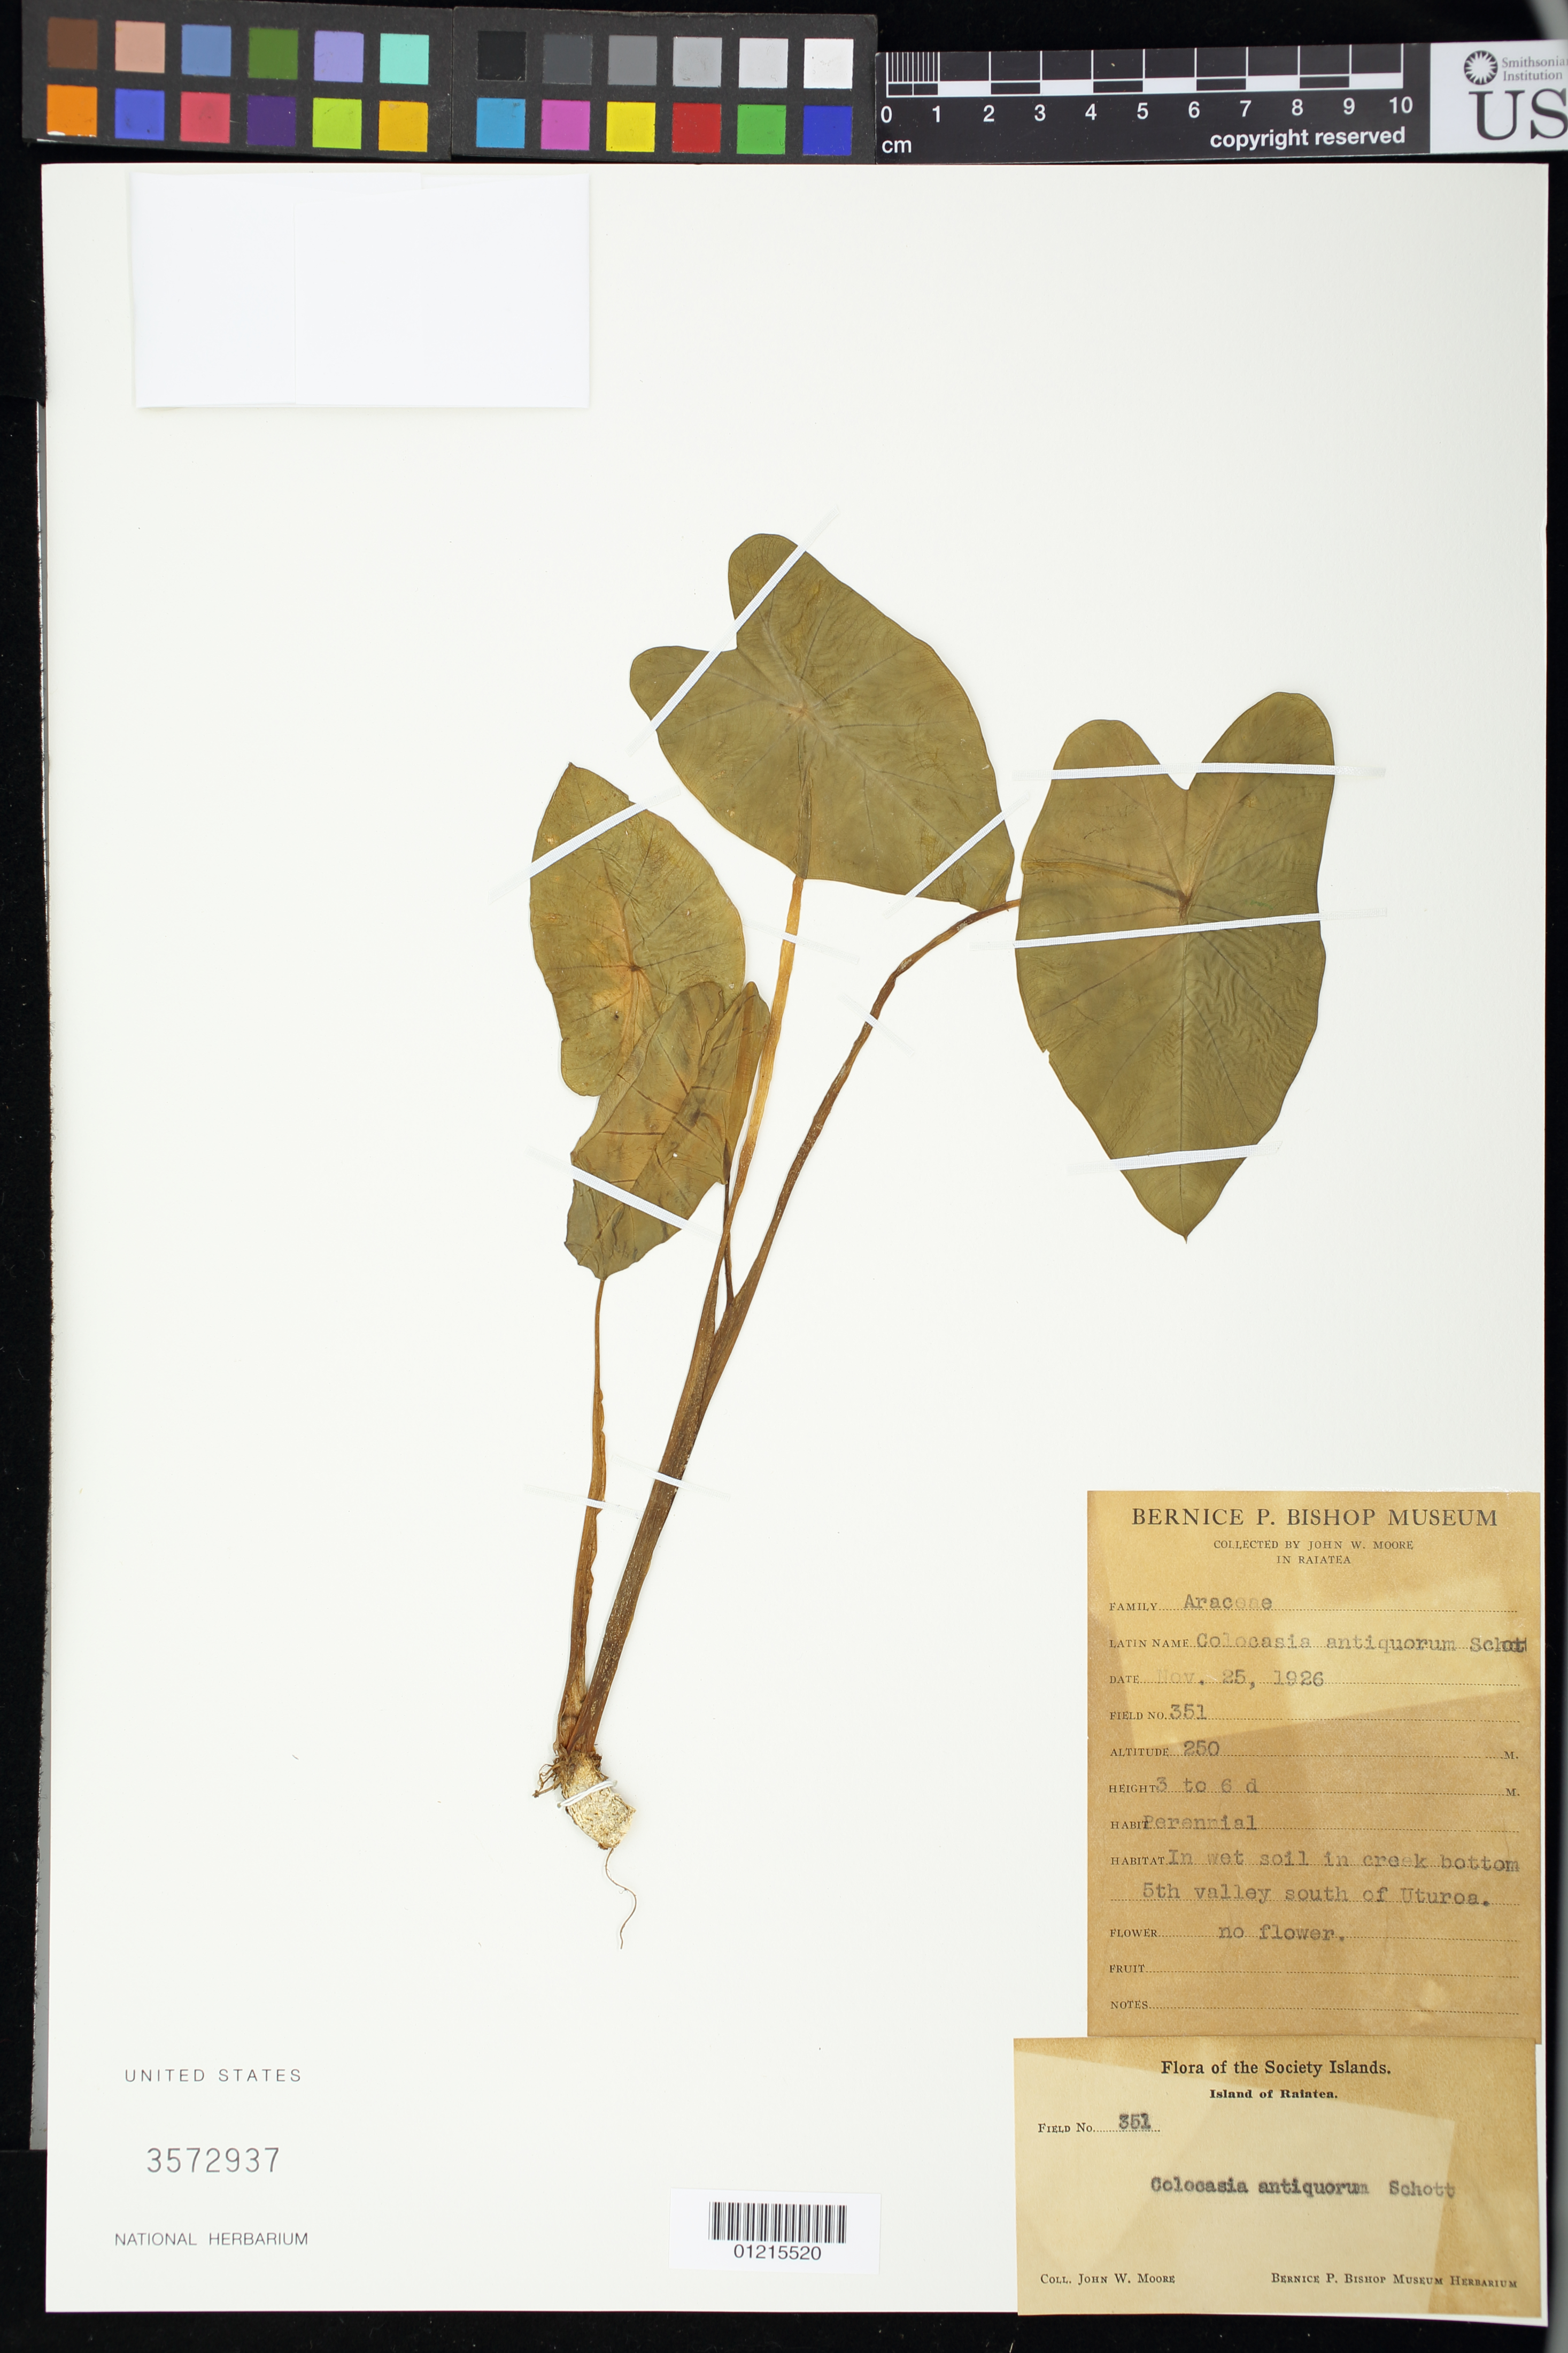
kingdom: Plantae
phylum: Tracheophyta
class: Liliopsida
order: Alismatales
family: Araceae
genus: Colocasia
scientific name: Colocasia esculenta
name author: (L.) Schott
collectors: J. Moore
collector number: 351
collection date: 1926-11-25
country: French Polynesia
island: Raiatea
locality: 5th valley south of Uturoa.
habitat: creak bottom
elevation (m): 250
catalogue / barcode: US 3572937